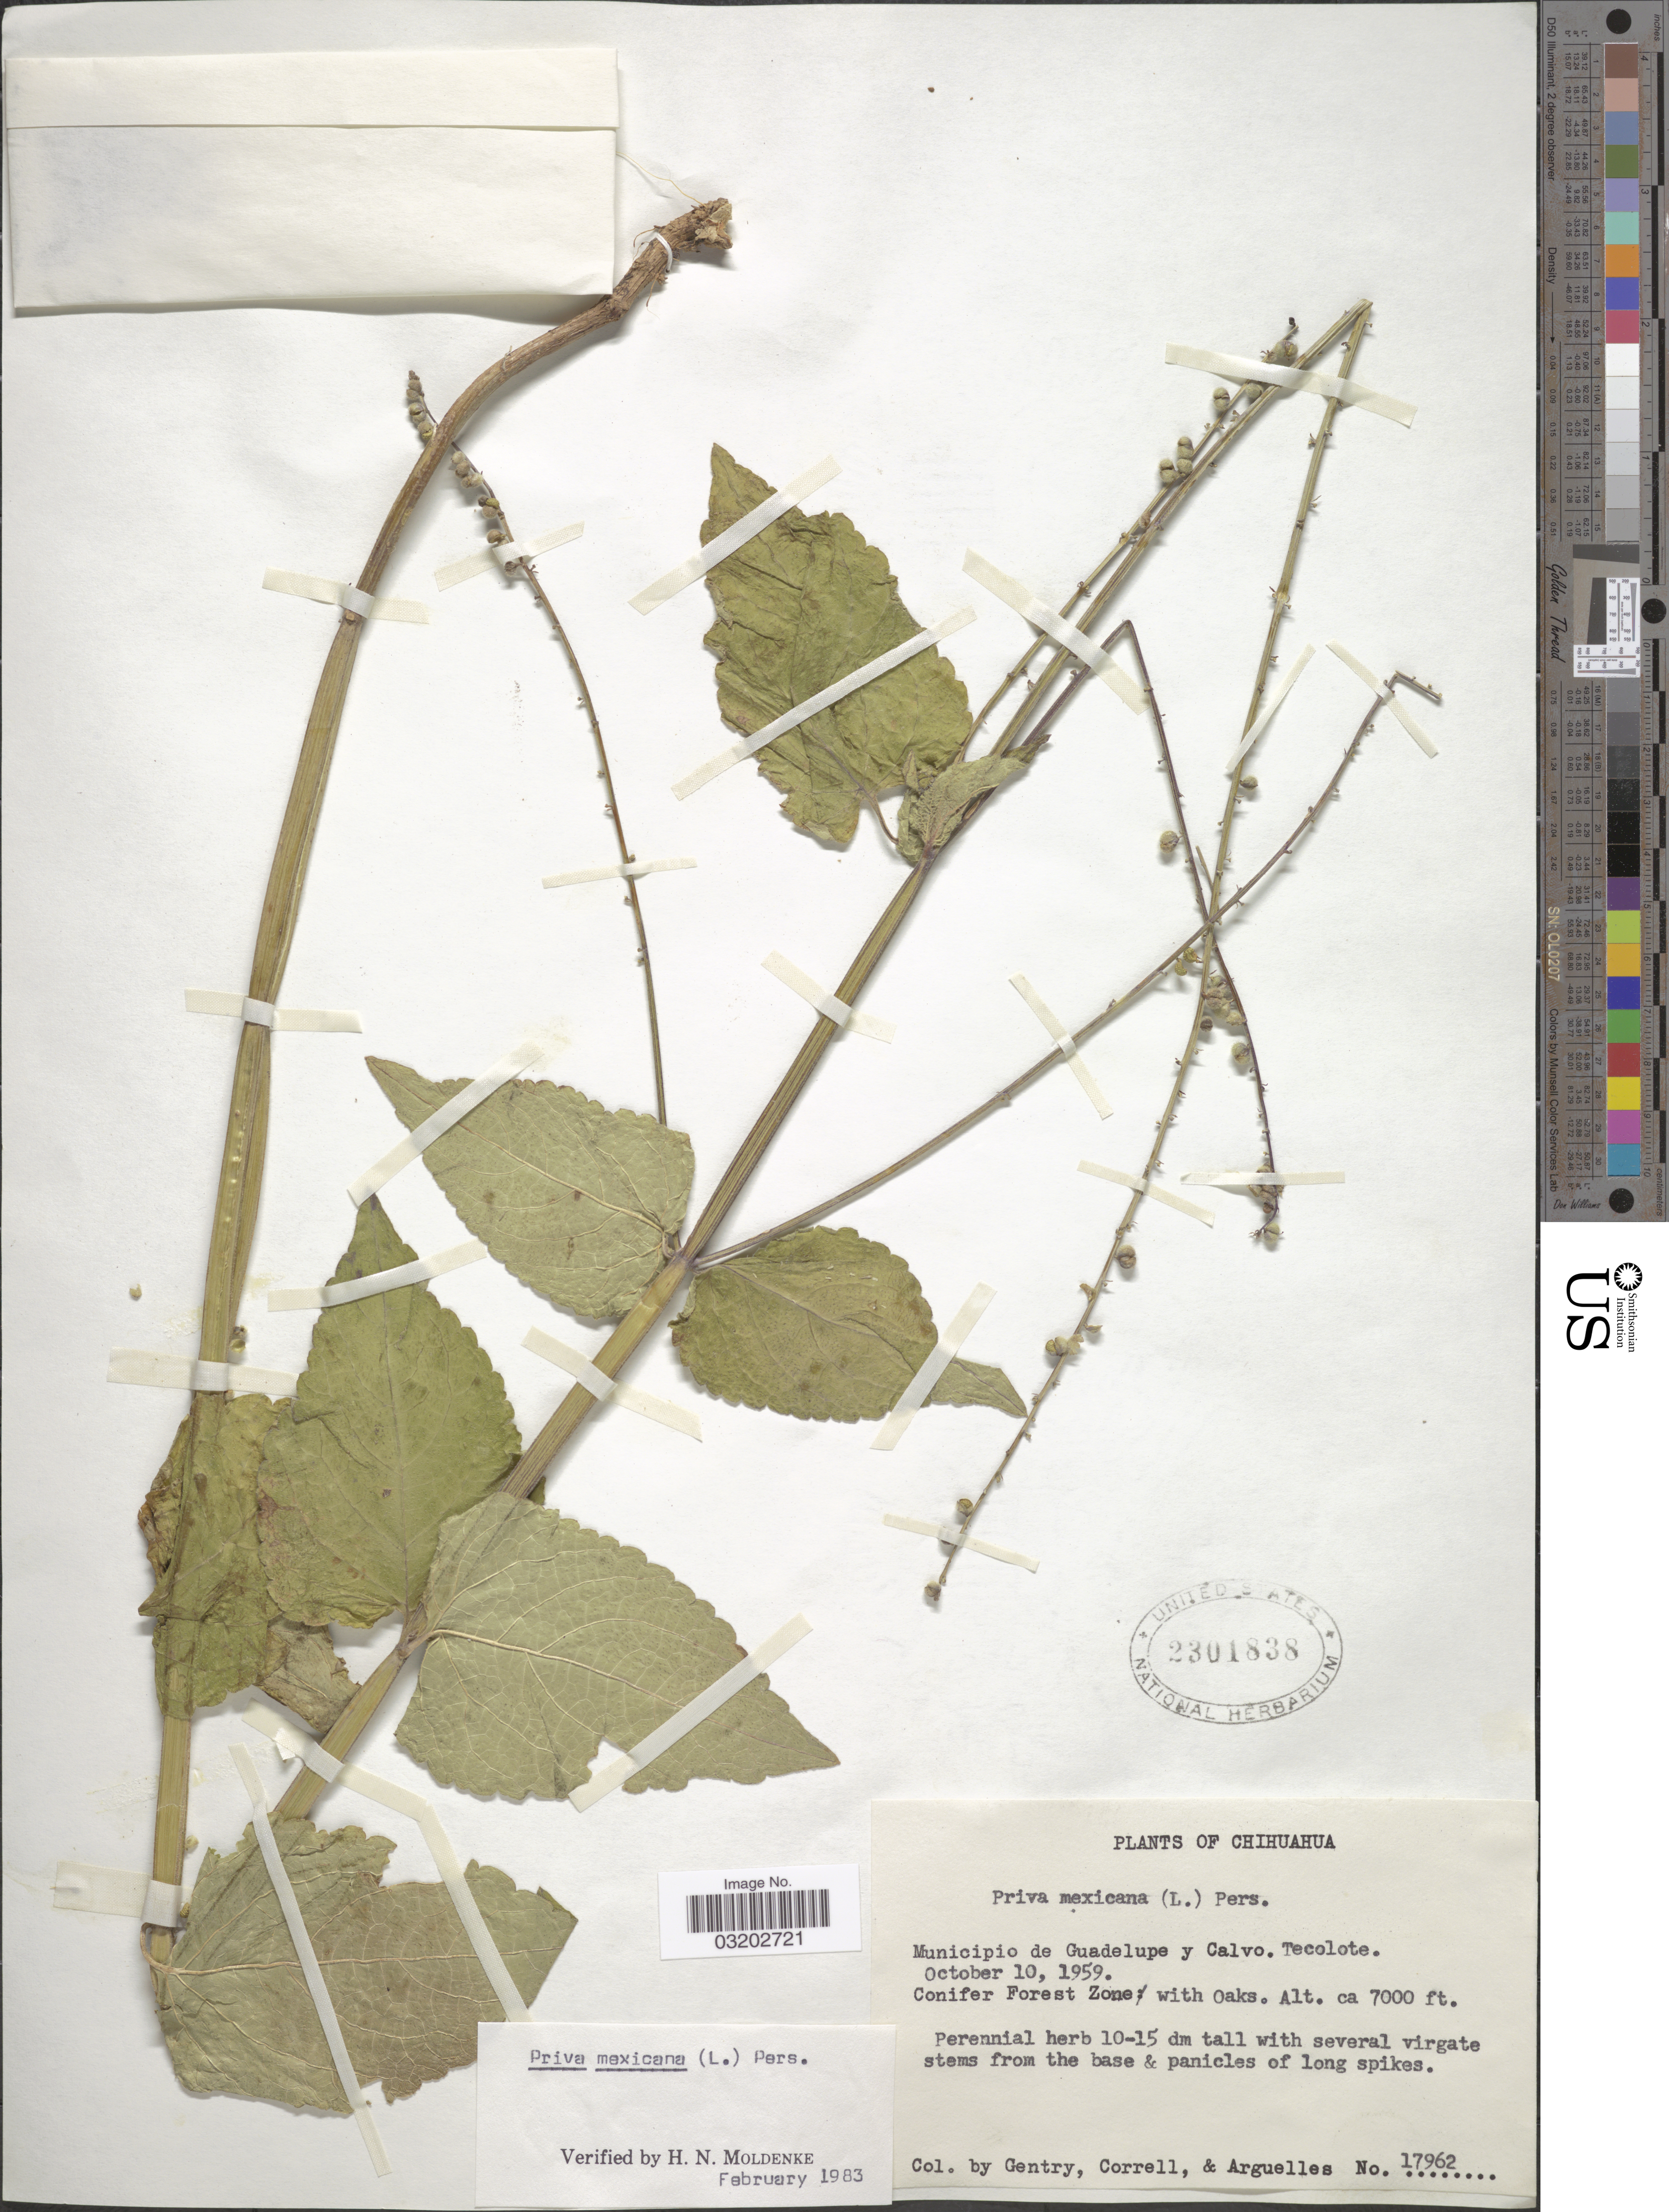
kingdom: Plantae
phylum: Tracheophyta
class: Magnoliopsida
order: Lamiales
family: Verbenaceae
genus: Priva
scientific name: Priva mexicana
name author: (L.) Pers.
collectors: Gentry, --, -- Correll & Arguelles, --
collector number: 17962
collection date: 1959-10-10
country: Mexico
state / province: Chihuahua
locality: Municipio de Guadelupe y Calvo. Tecolote. Conifer Forest Zone.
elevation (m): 2134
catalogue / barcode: US 2301838